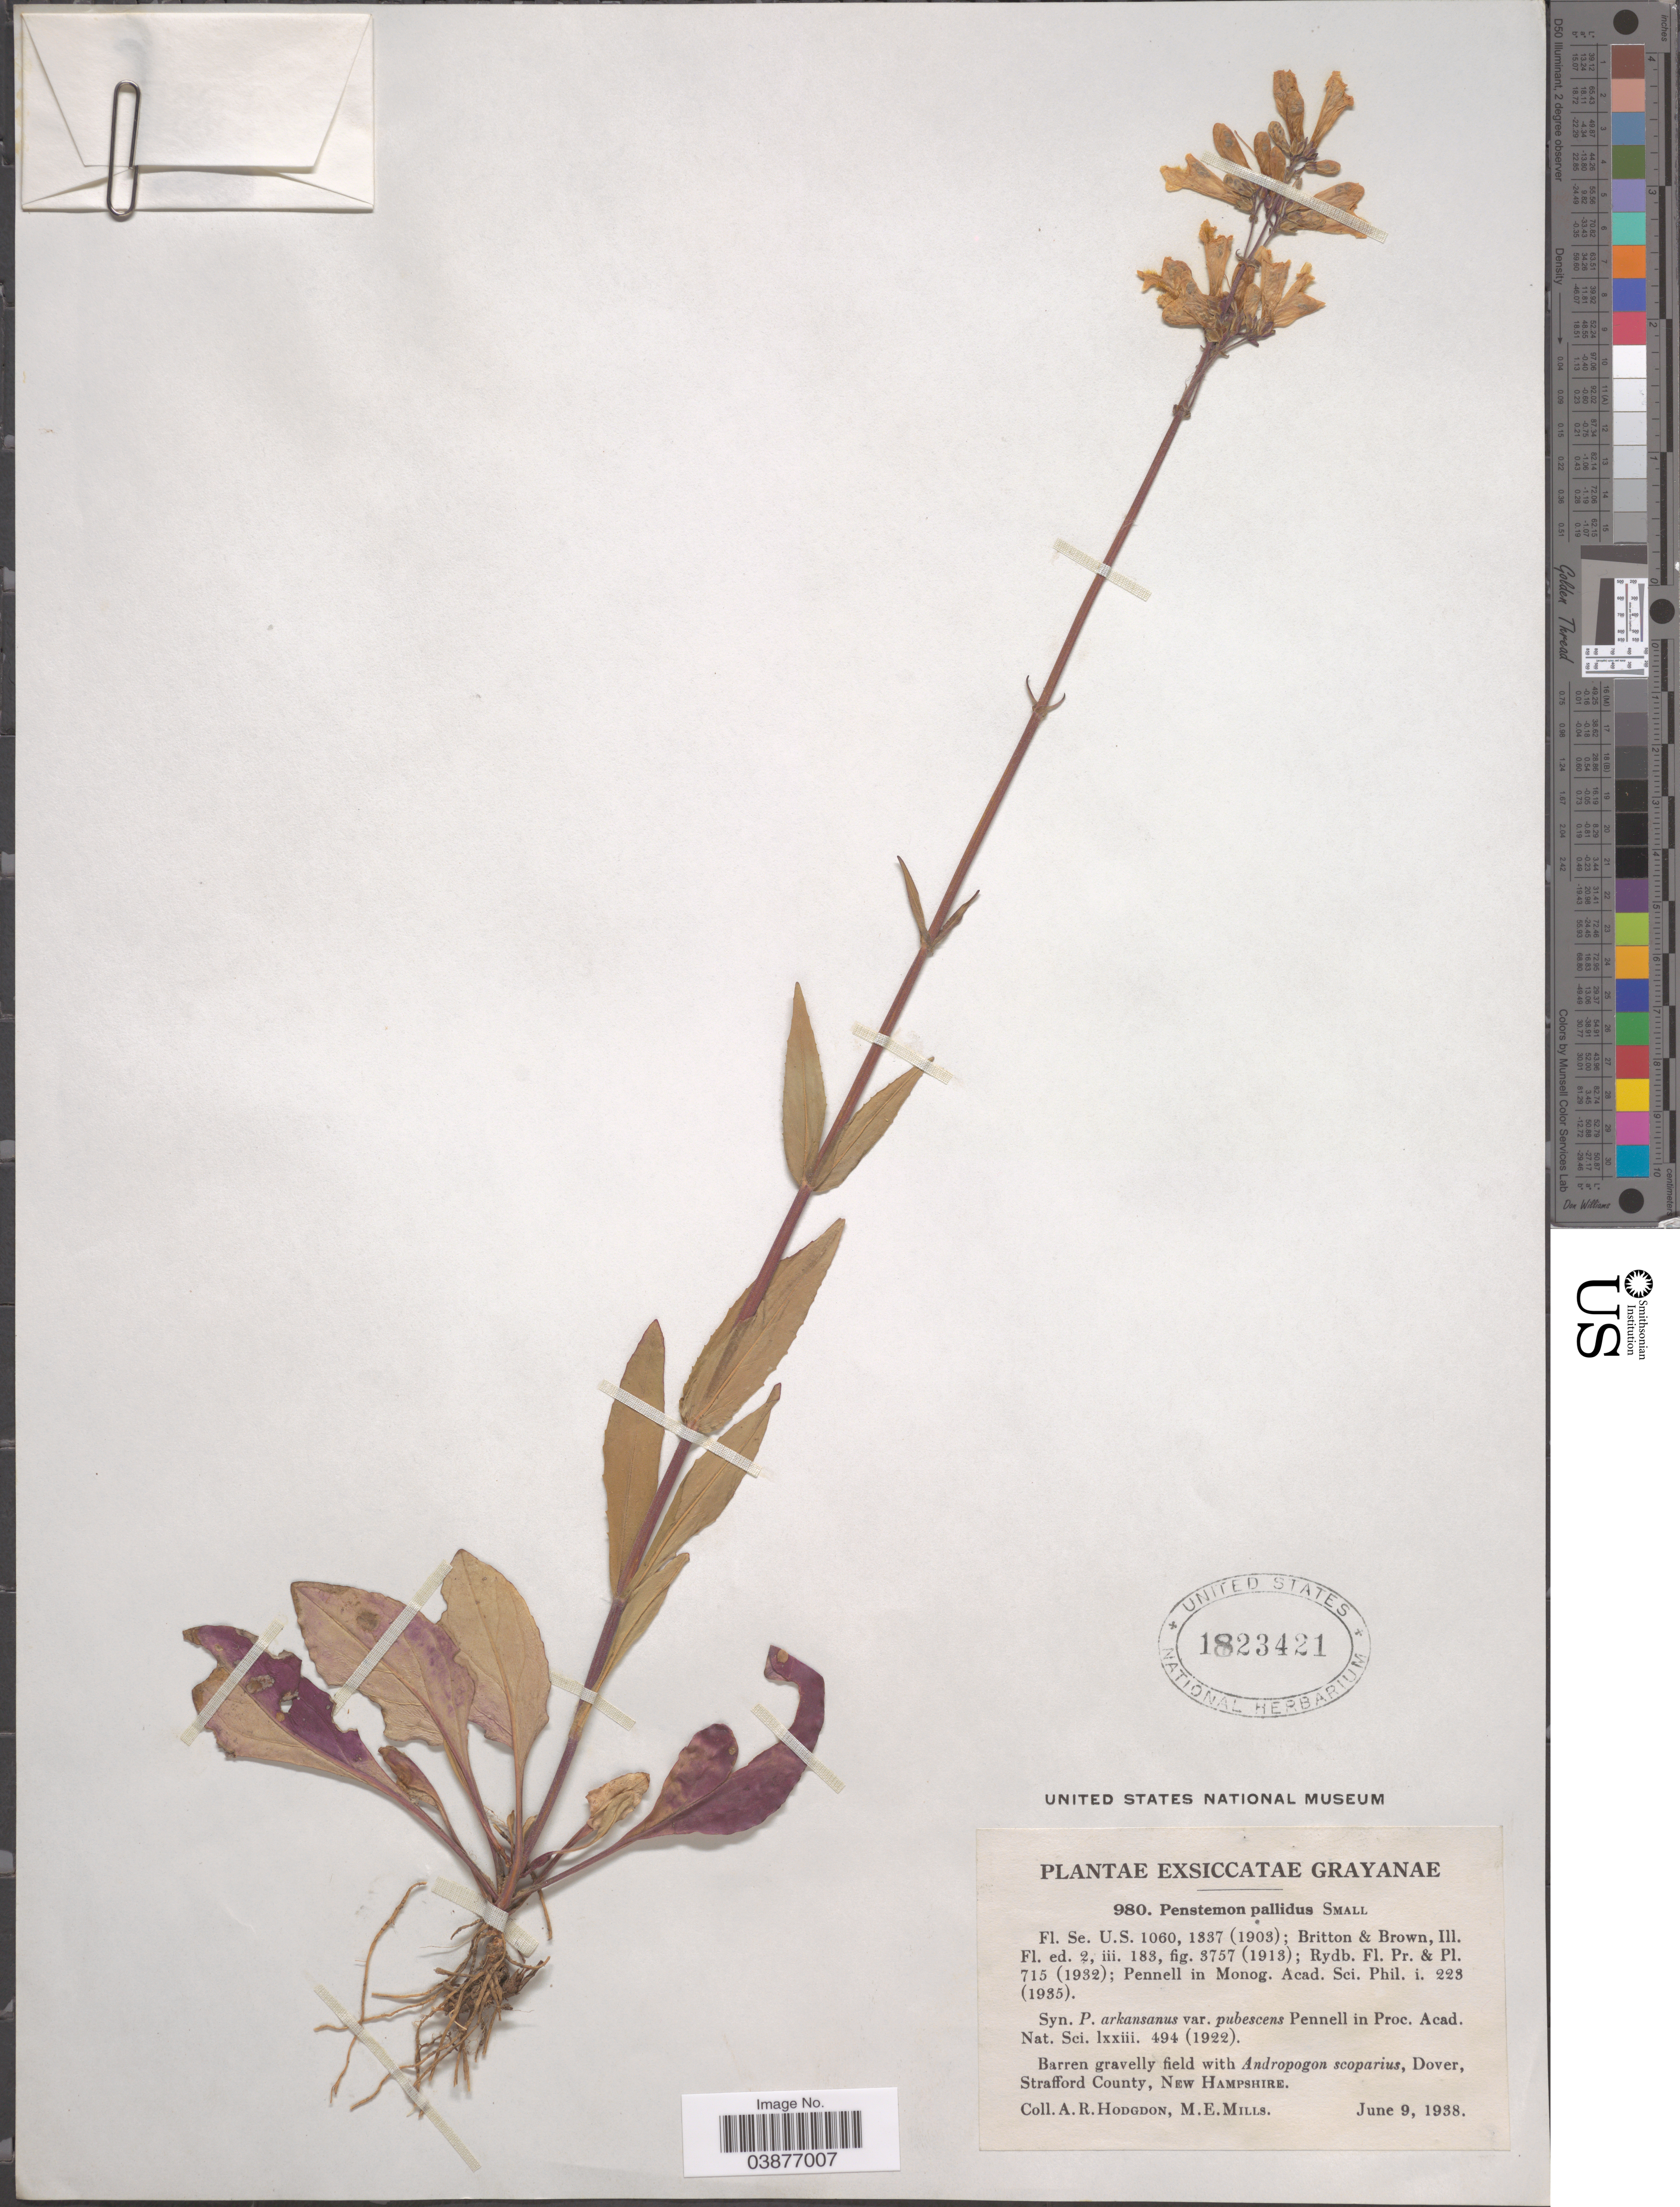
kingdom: Plantae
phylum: Tracheophyta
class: Magnoliopsida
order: Lamiales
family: Plantaginaceae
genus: Penstemon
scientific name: Penstemon pallidus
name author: Small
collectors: A. R. Hodgdon & M. Mills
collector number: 980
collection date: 1938-06-09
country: United States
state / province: New Hampshire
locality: Grayanae. Dover, Strafford County.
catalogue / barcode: US 1823421